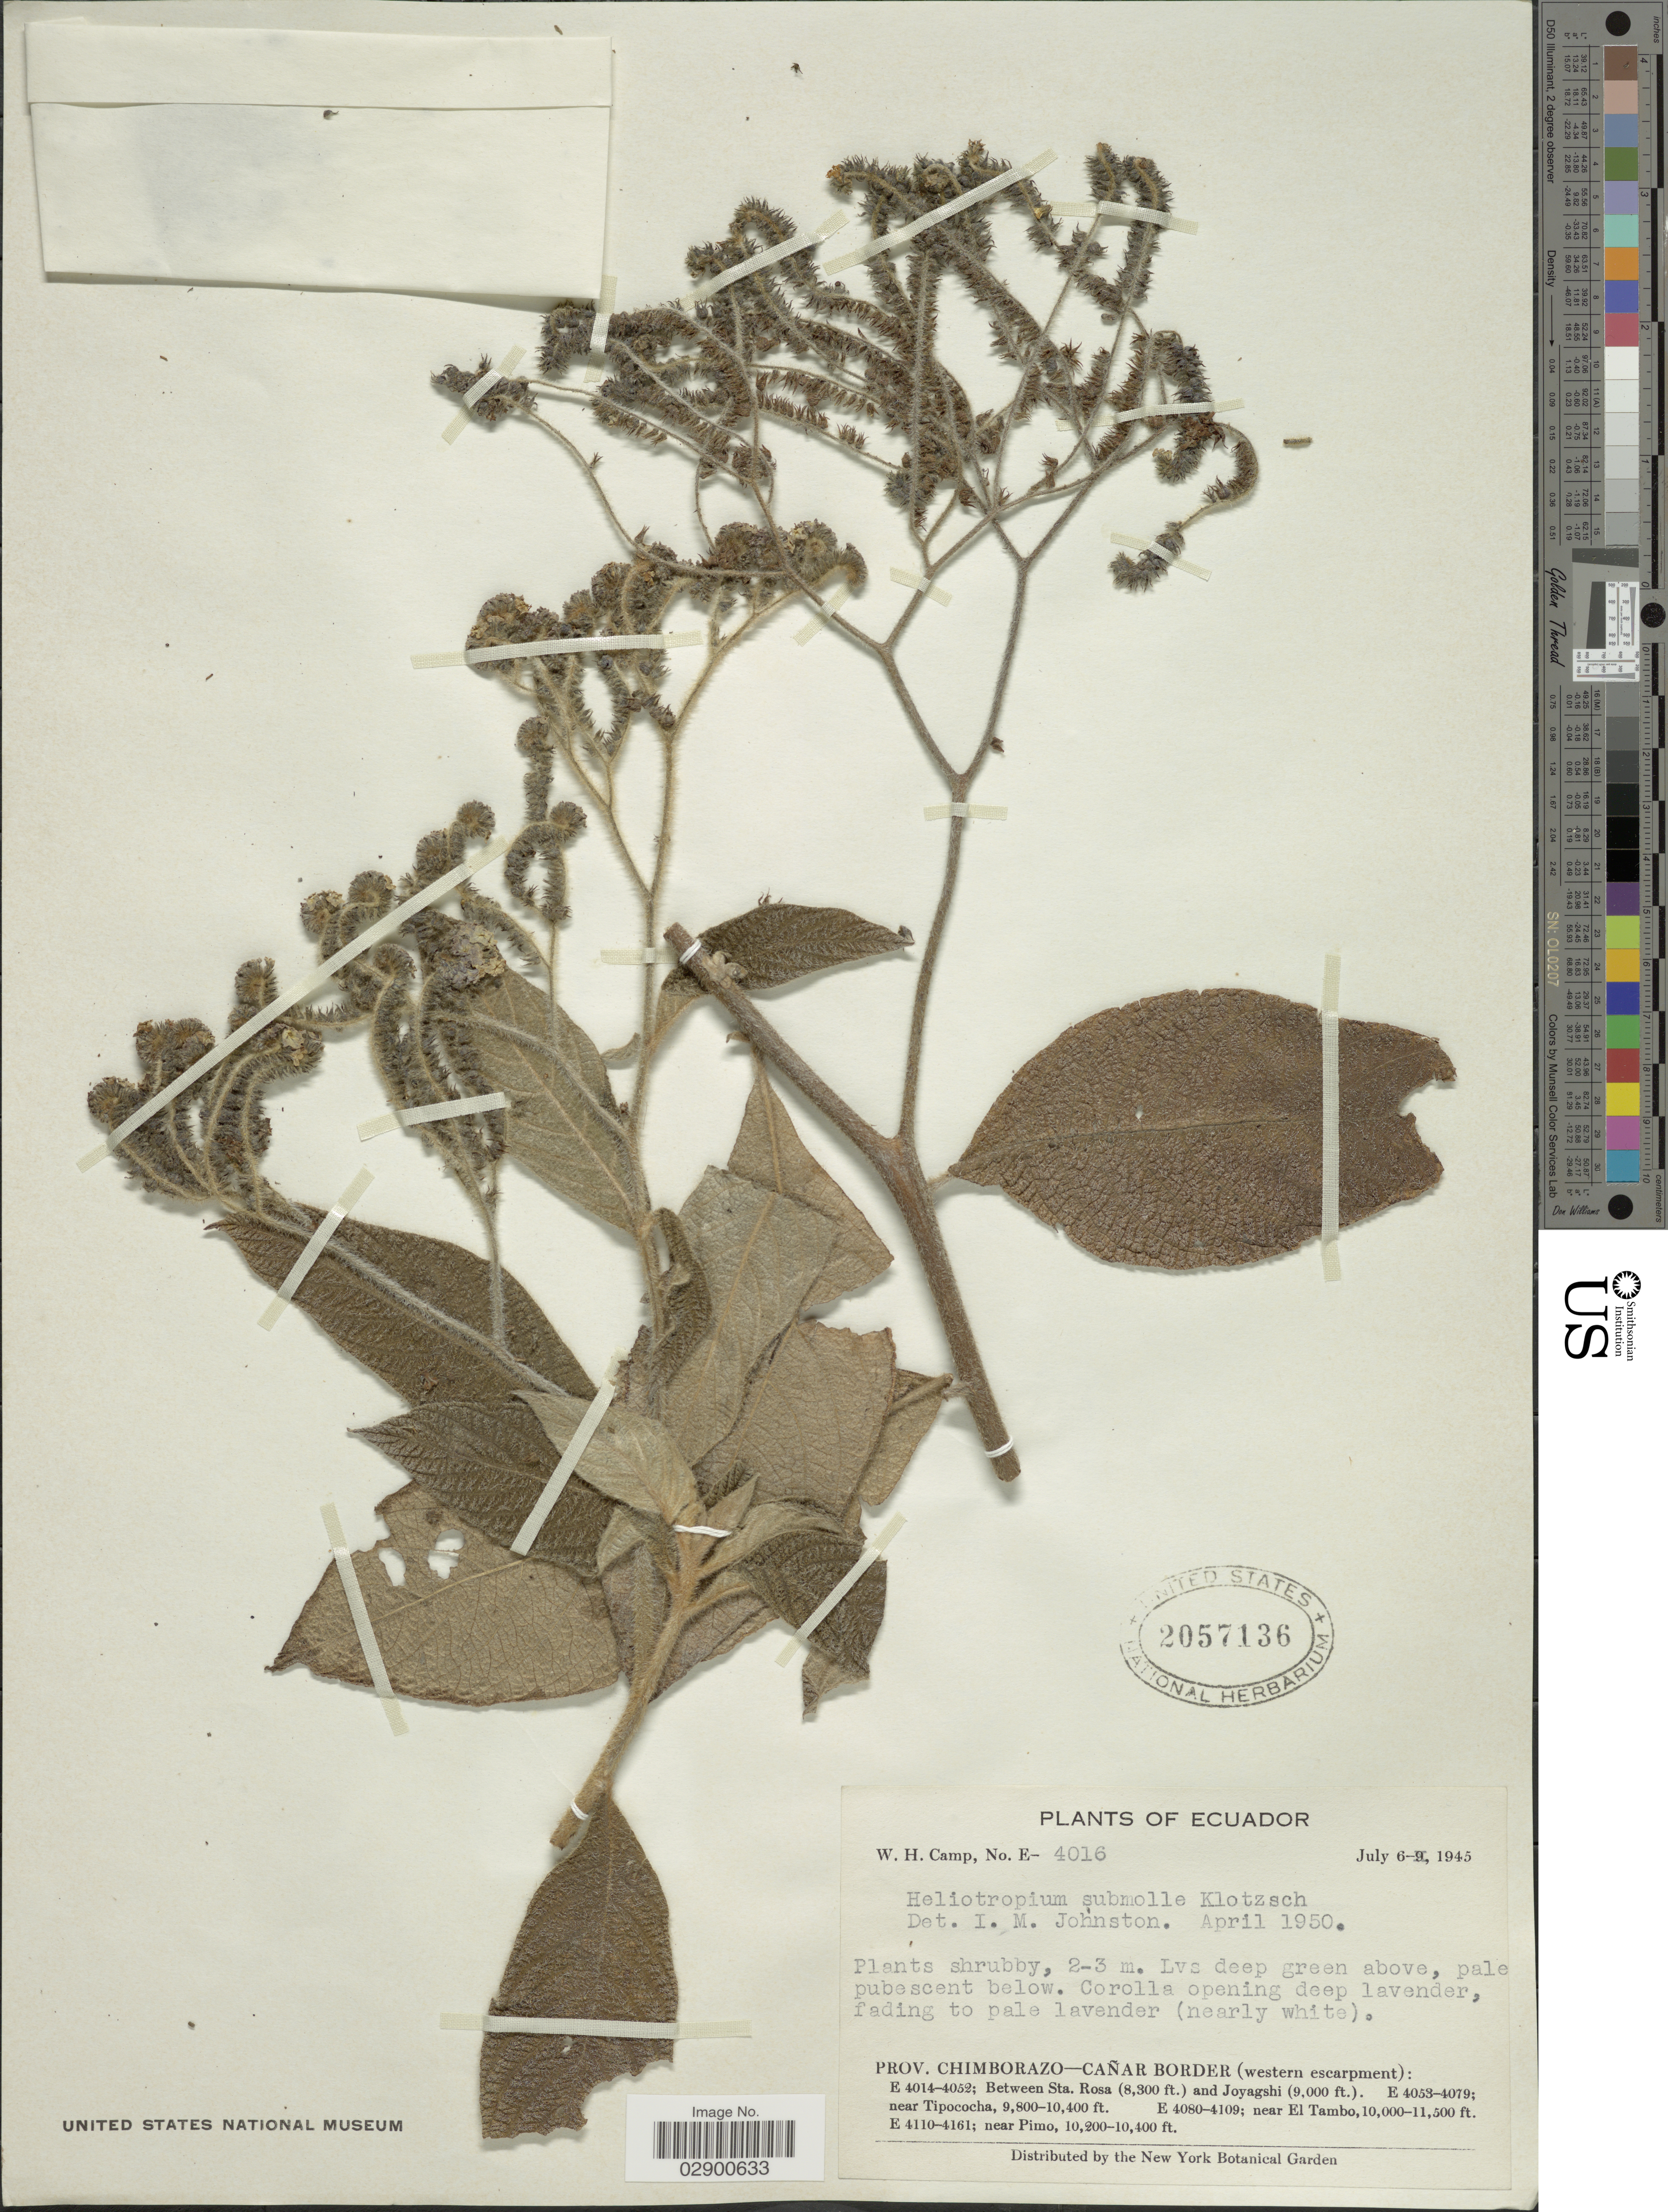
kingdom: Plantae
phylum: Tracheophyta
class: Magnoliopsida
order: Boraginales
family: Heliotropiaceae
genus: Heliotropium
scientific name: Heliotropium submolle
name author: Klotzsch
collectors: W. H. Camp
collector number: E-4016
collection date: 1945-07-06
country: Ecuador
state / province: Chimborazo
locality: Cañar border (western escarpment): E 4014-4052; Between Sta. Rosa and Joyagshi. E 4053-4079; near Tipococha, E 4080-4109; near el Tambo. E 4110-4161; near Pimo.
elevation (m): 2530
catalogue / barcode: US 2057136